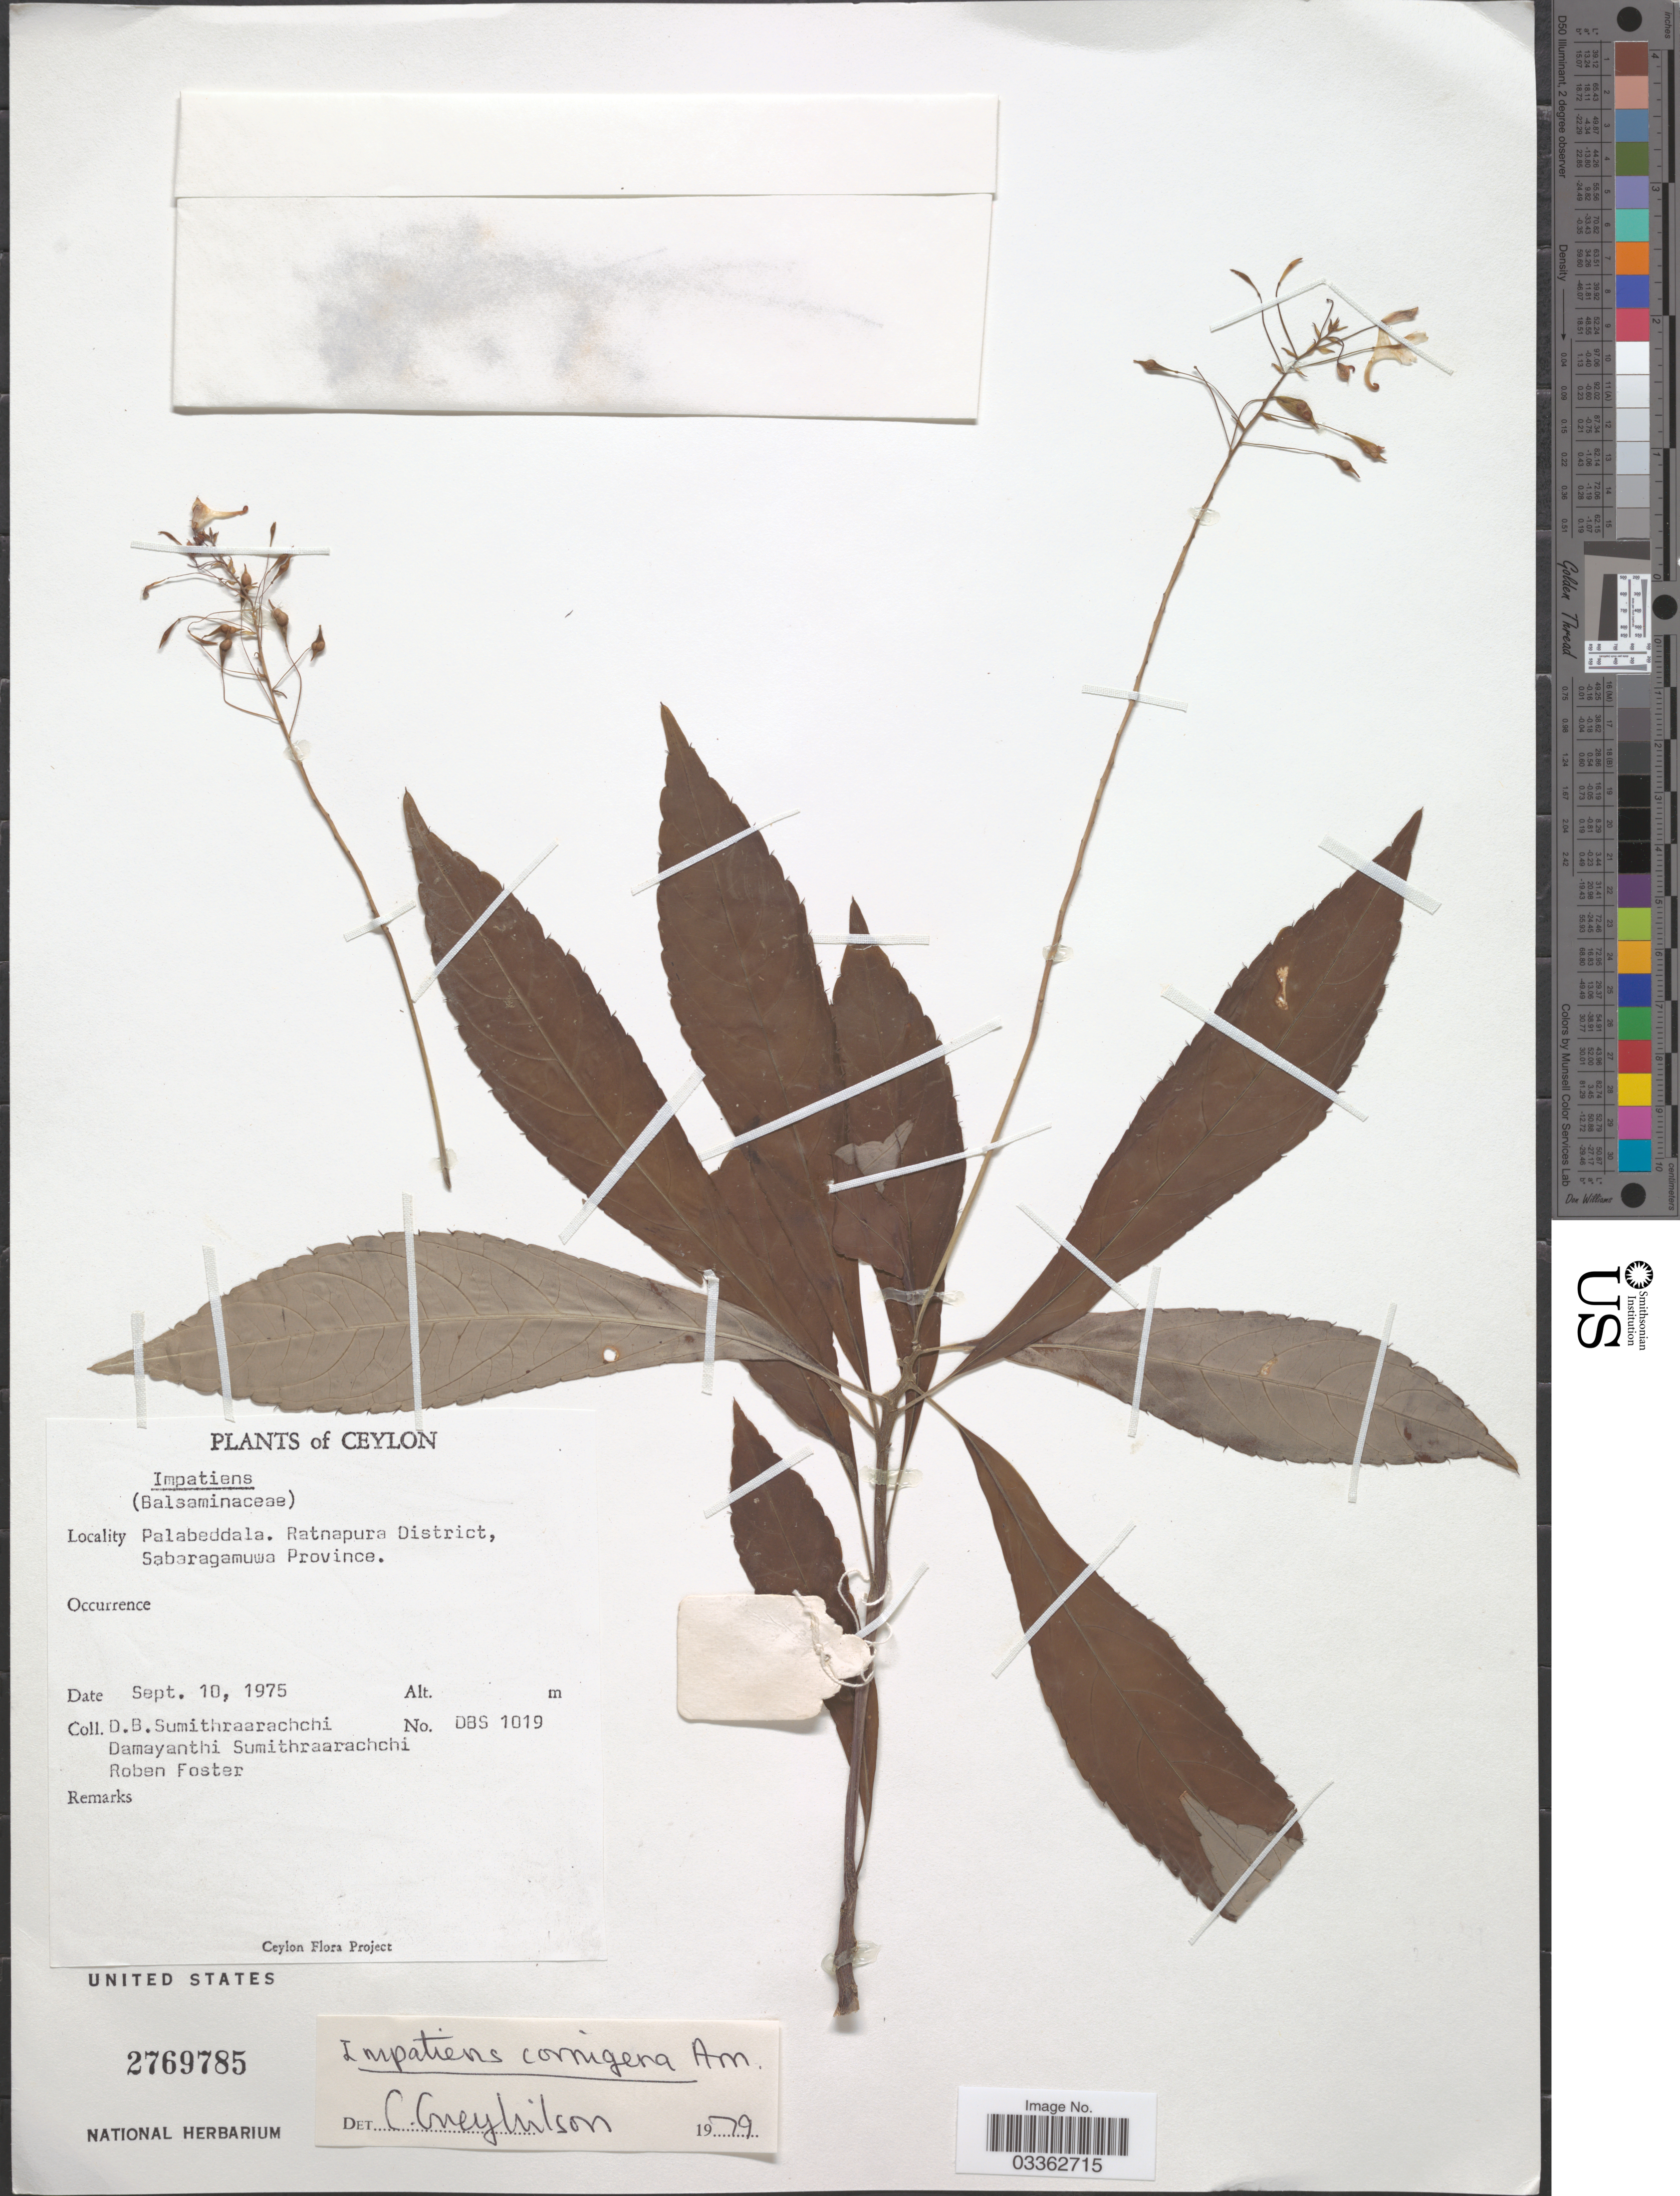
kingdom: Plantae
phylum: Tracheophyta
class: Magnoliopsida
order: Ericales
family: Balsaminaceae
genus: Impatiens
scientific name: Impatiens cornigera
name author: Arn.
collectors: D. B. Sumithraarachchi, D. Sumithraarachchi & R. Foster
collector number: DBS 1019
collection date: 1975-09-10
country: Sri Lanka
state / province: Sabaragamuwa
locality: Ceylon. Palabeddala. Ratnapura District.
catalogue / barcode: US 2769785